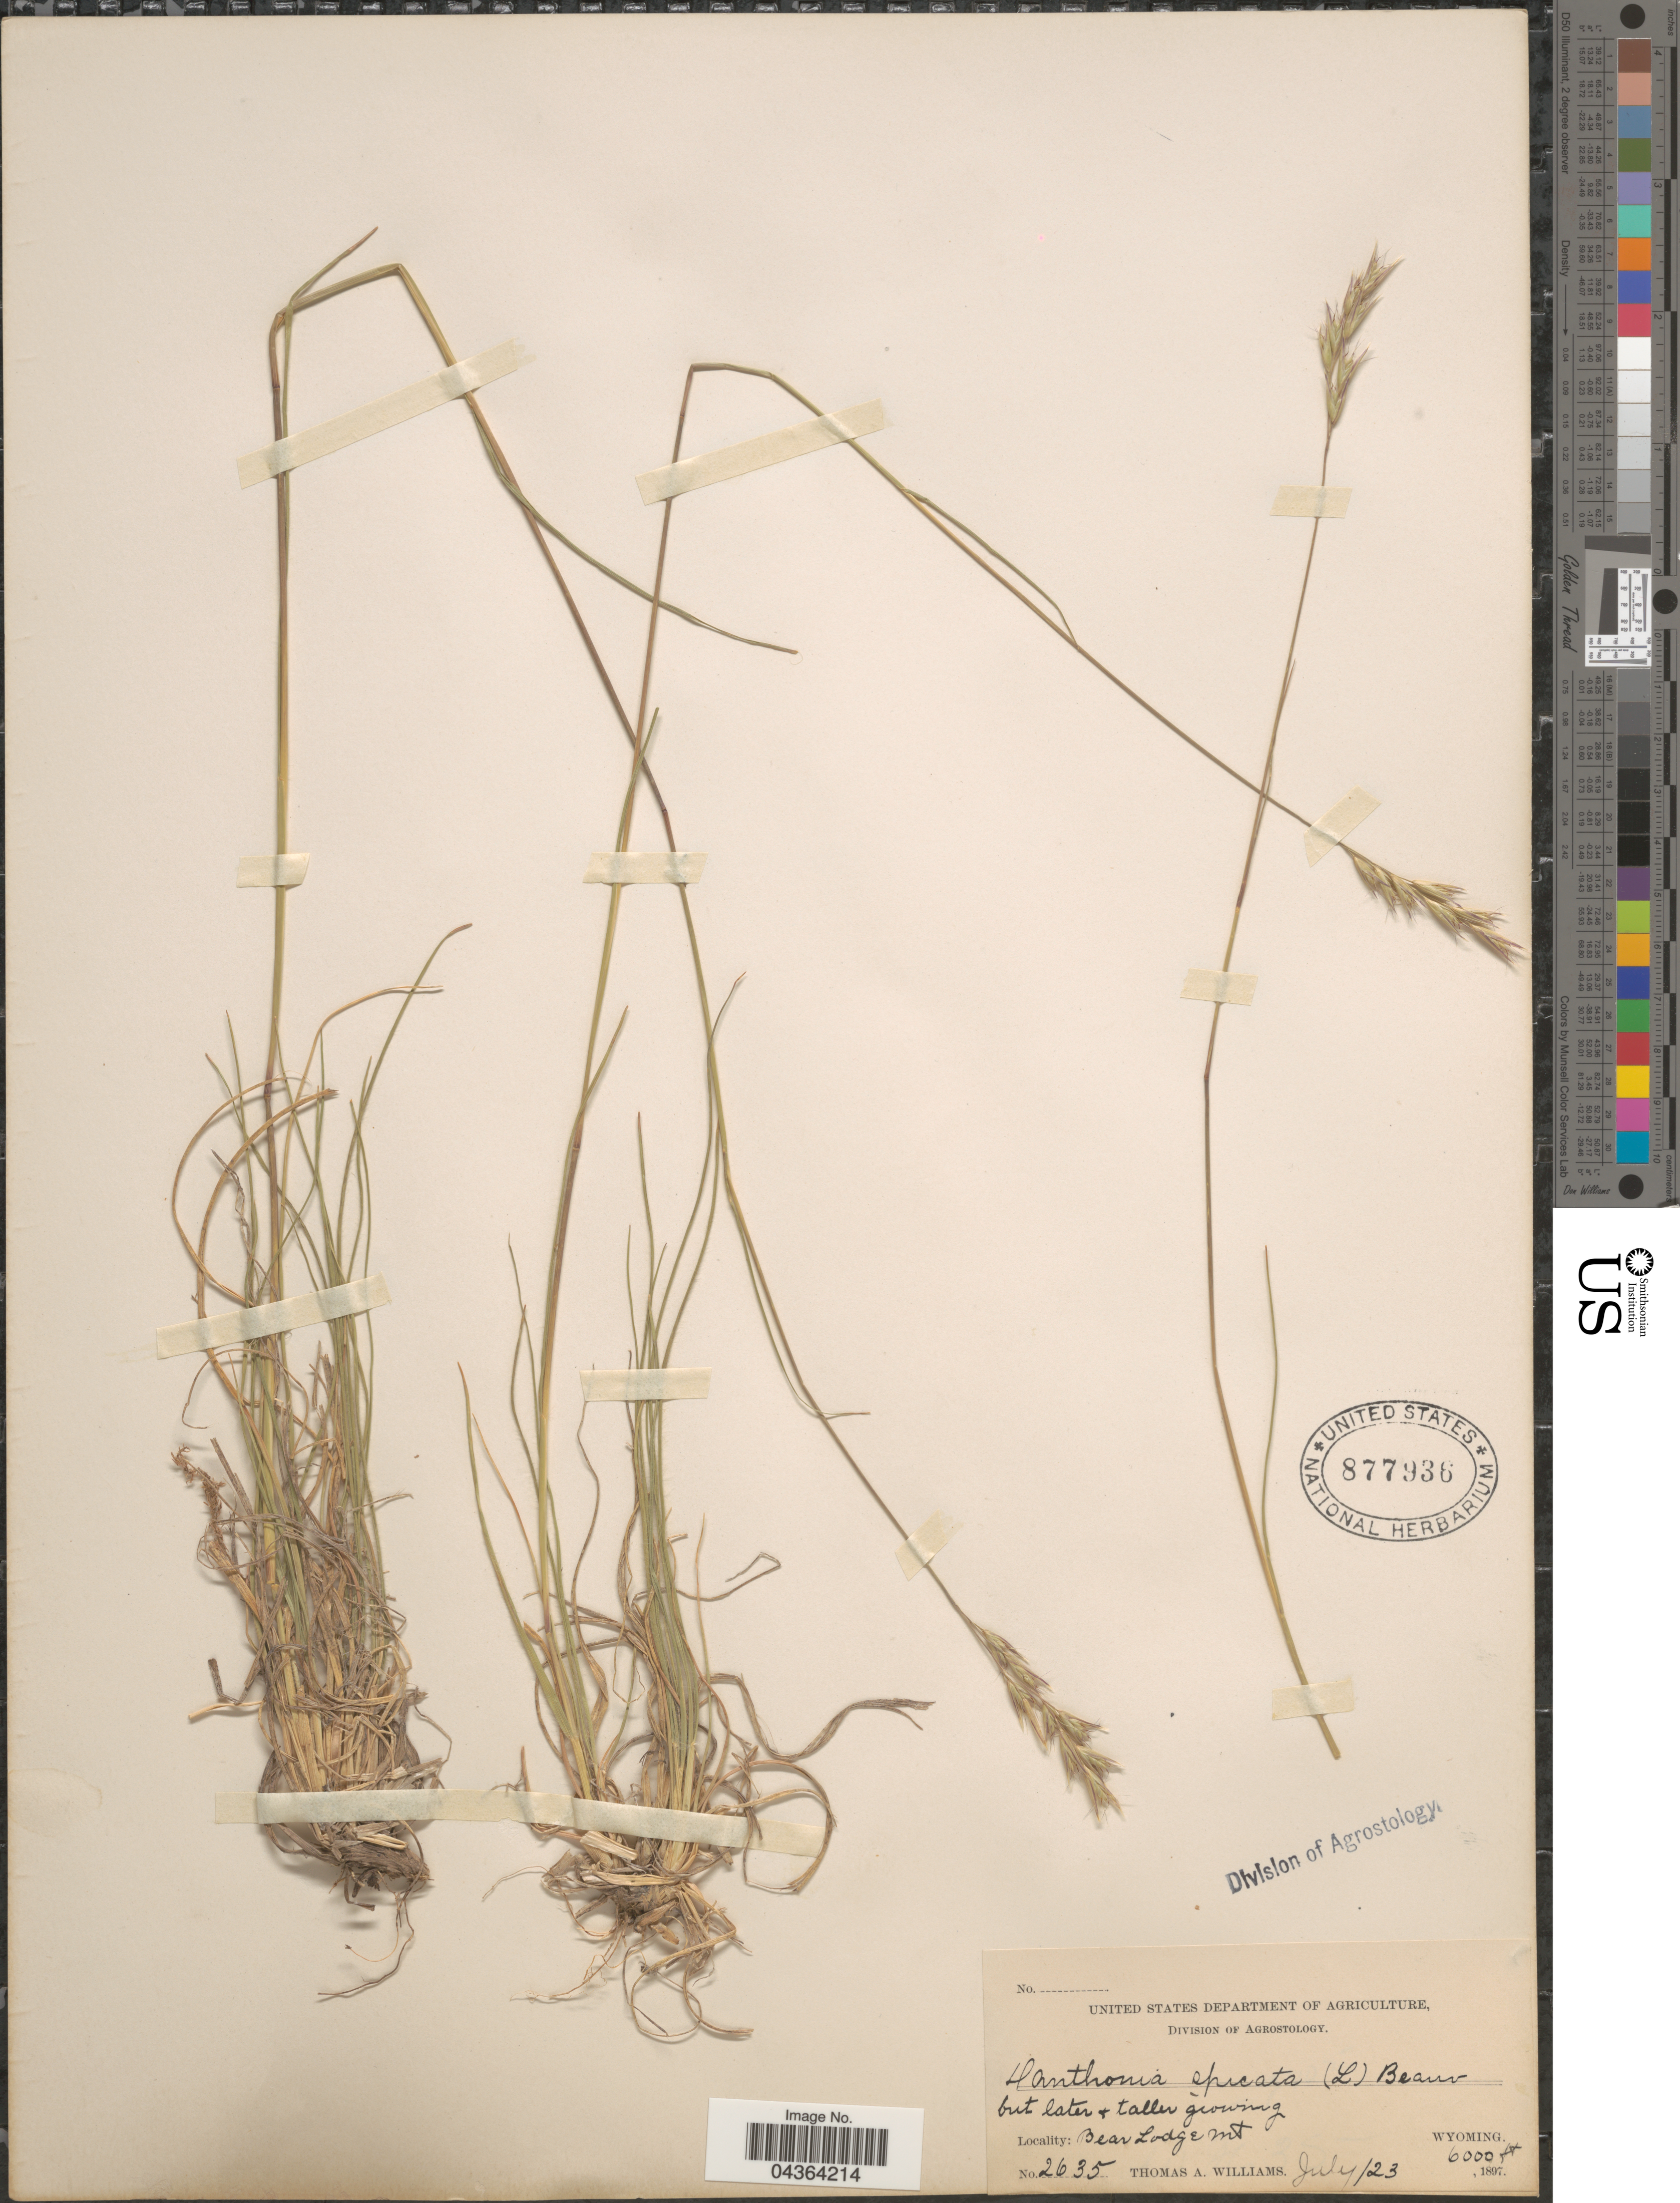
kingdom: Plantae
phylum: Tracheophyta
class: Liliopsida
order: Poales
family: Poaceae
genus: Danthonia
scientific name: Danthonia spicata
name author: (L.) P. Beauv. ex Roem. & Schult.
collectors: T. A. Williams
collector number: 2635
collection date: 1897-07-23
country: United States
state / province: Wyoming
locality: Bear Lodge Mt.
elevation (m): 1829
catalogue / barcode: US 877936